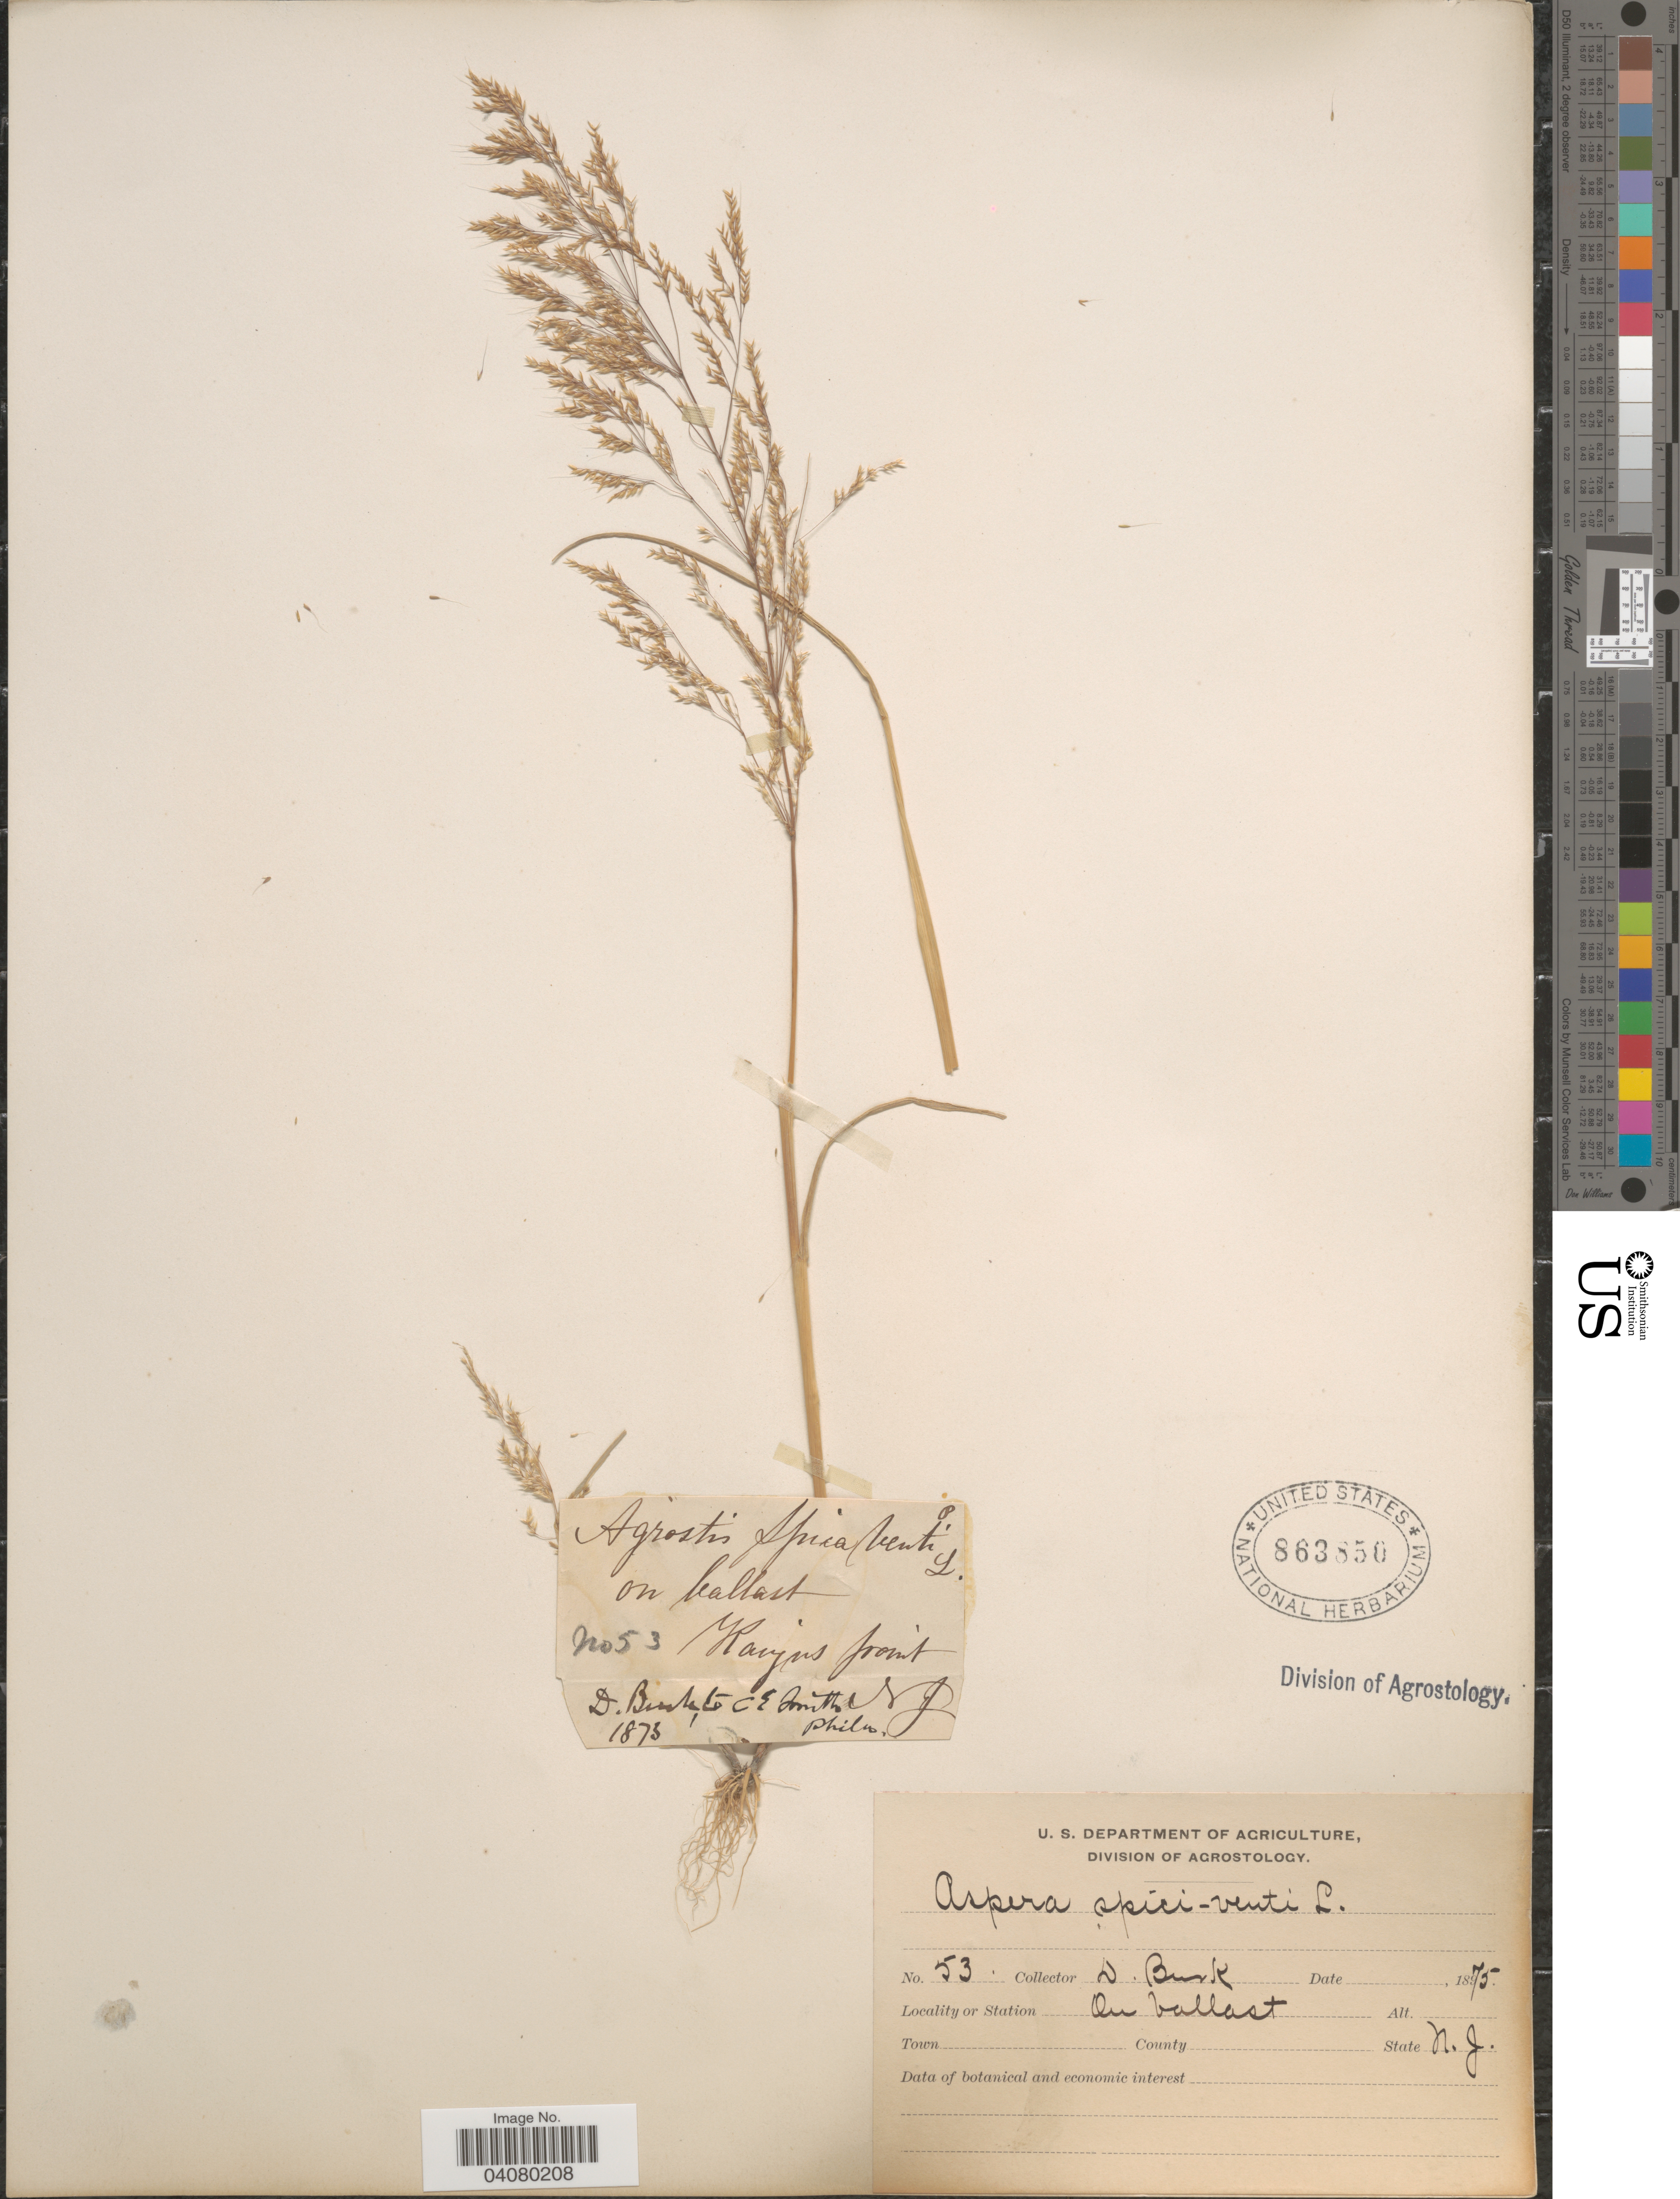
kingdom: Plantae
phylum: Tracheophyta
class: Liliopsida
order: Poales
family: Poaceae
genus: Apera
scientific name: Apera spica-venti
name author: (L.) P. Beauv.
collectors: D. Burk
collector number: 53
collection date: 1875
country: United States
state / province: New Jersey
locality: On ballast. Navy'rds fron't.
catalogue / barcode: US 863850